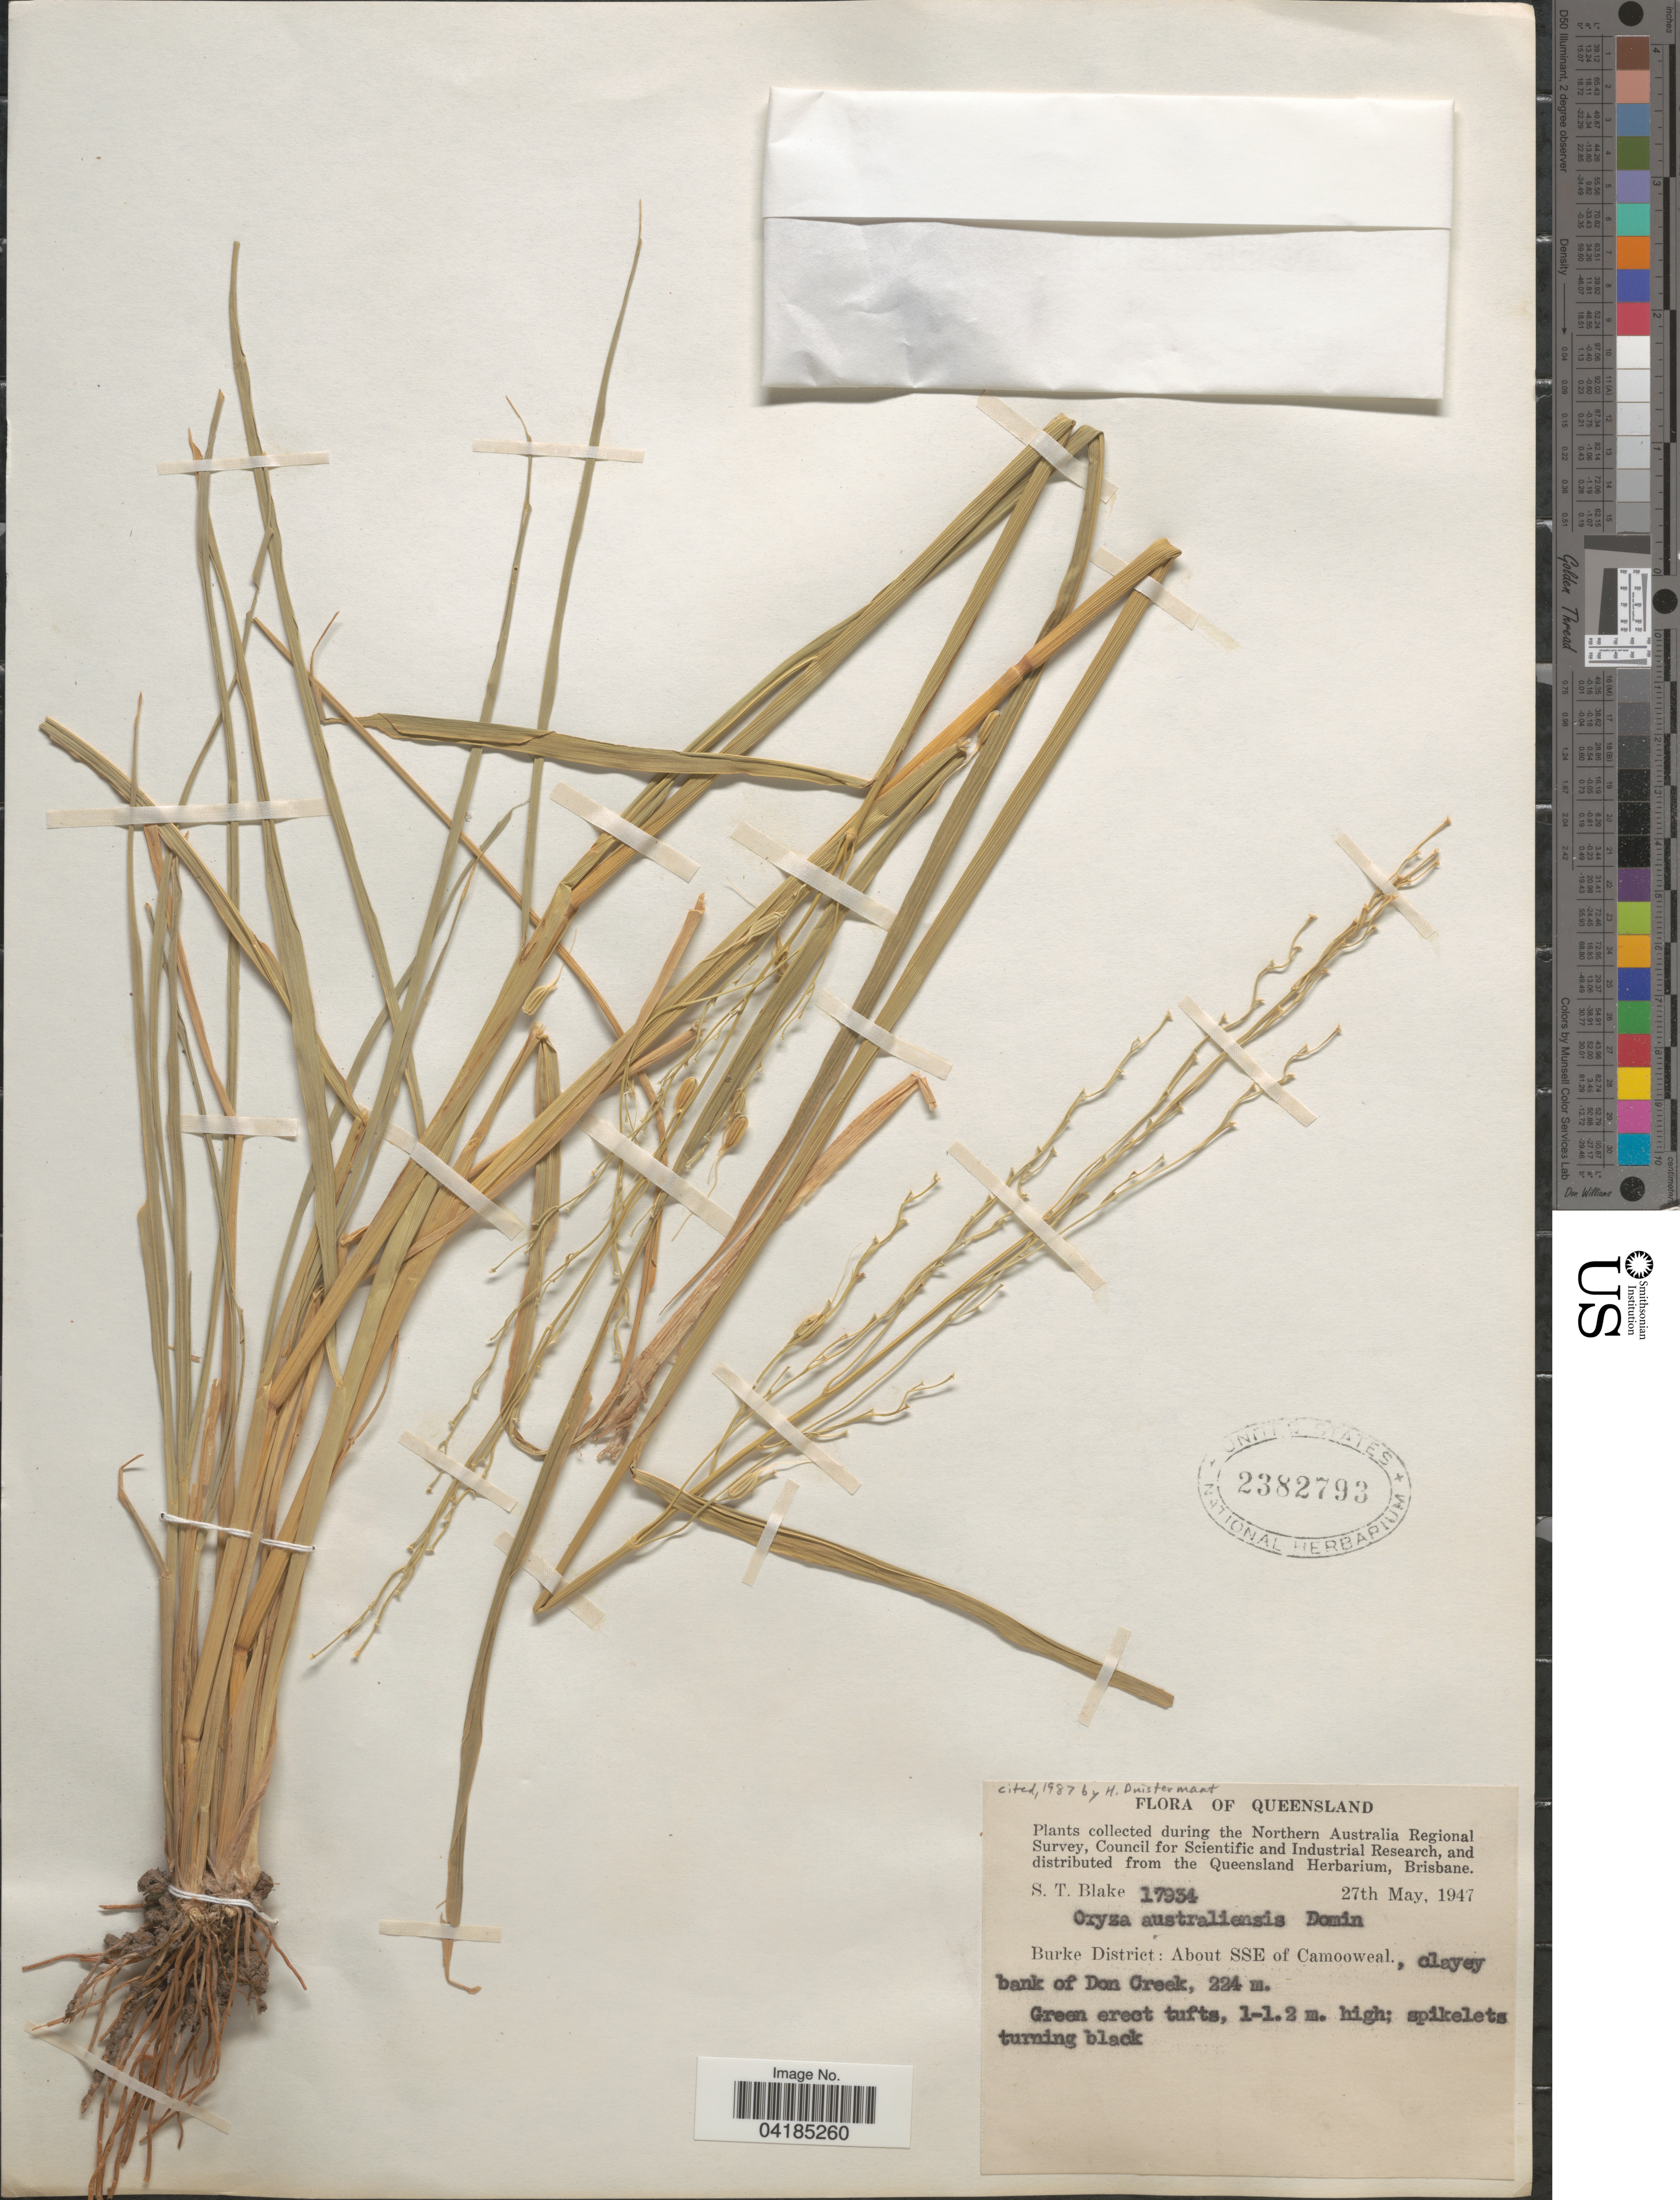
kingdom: Plantae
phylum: Tracheophyta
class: Liliopsida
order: Poales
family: Poaceae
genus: Oryza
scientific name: Oryza australiensis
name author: Domin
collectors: S. T. Blake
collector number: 17934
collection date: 1947-05-27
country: Australia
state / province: Queensland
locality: During the Northern Australian Regional Survey. Burke District: About SSE of Camooweal, clayey bank of Don Creek.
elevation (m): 224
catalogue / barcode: US 2382793